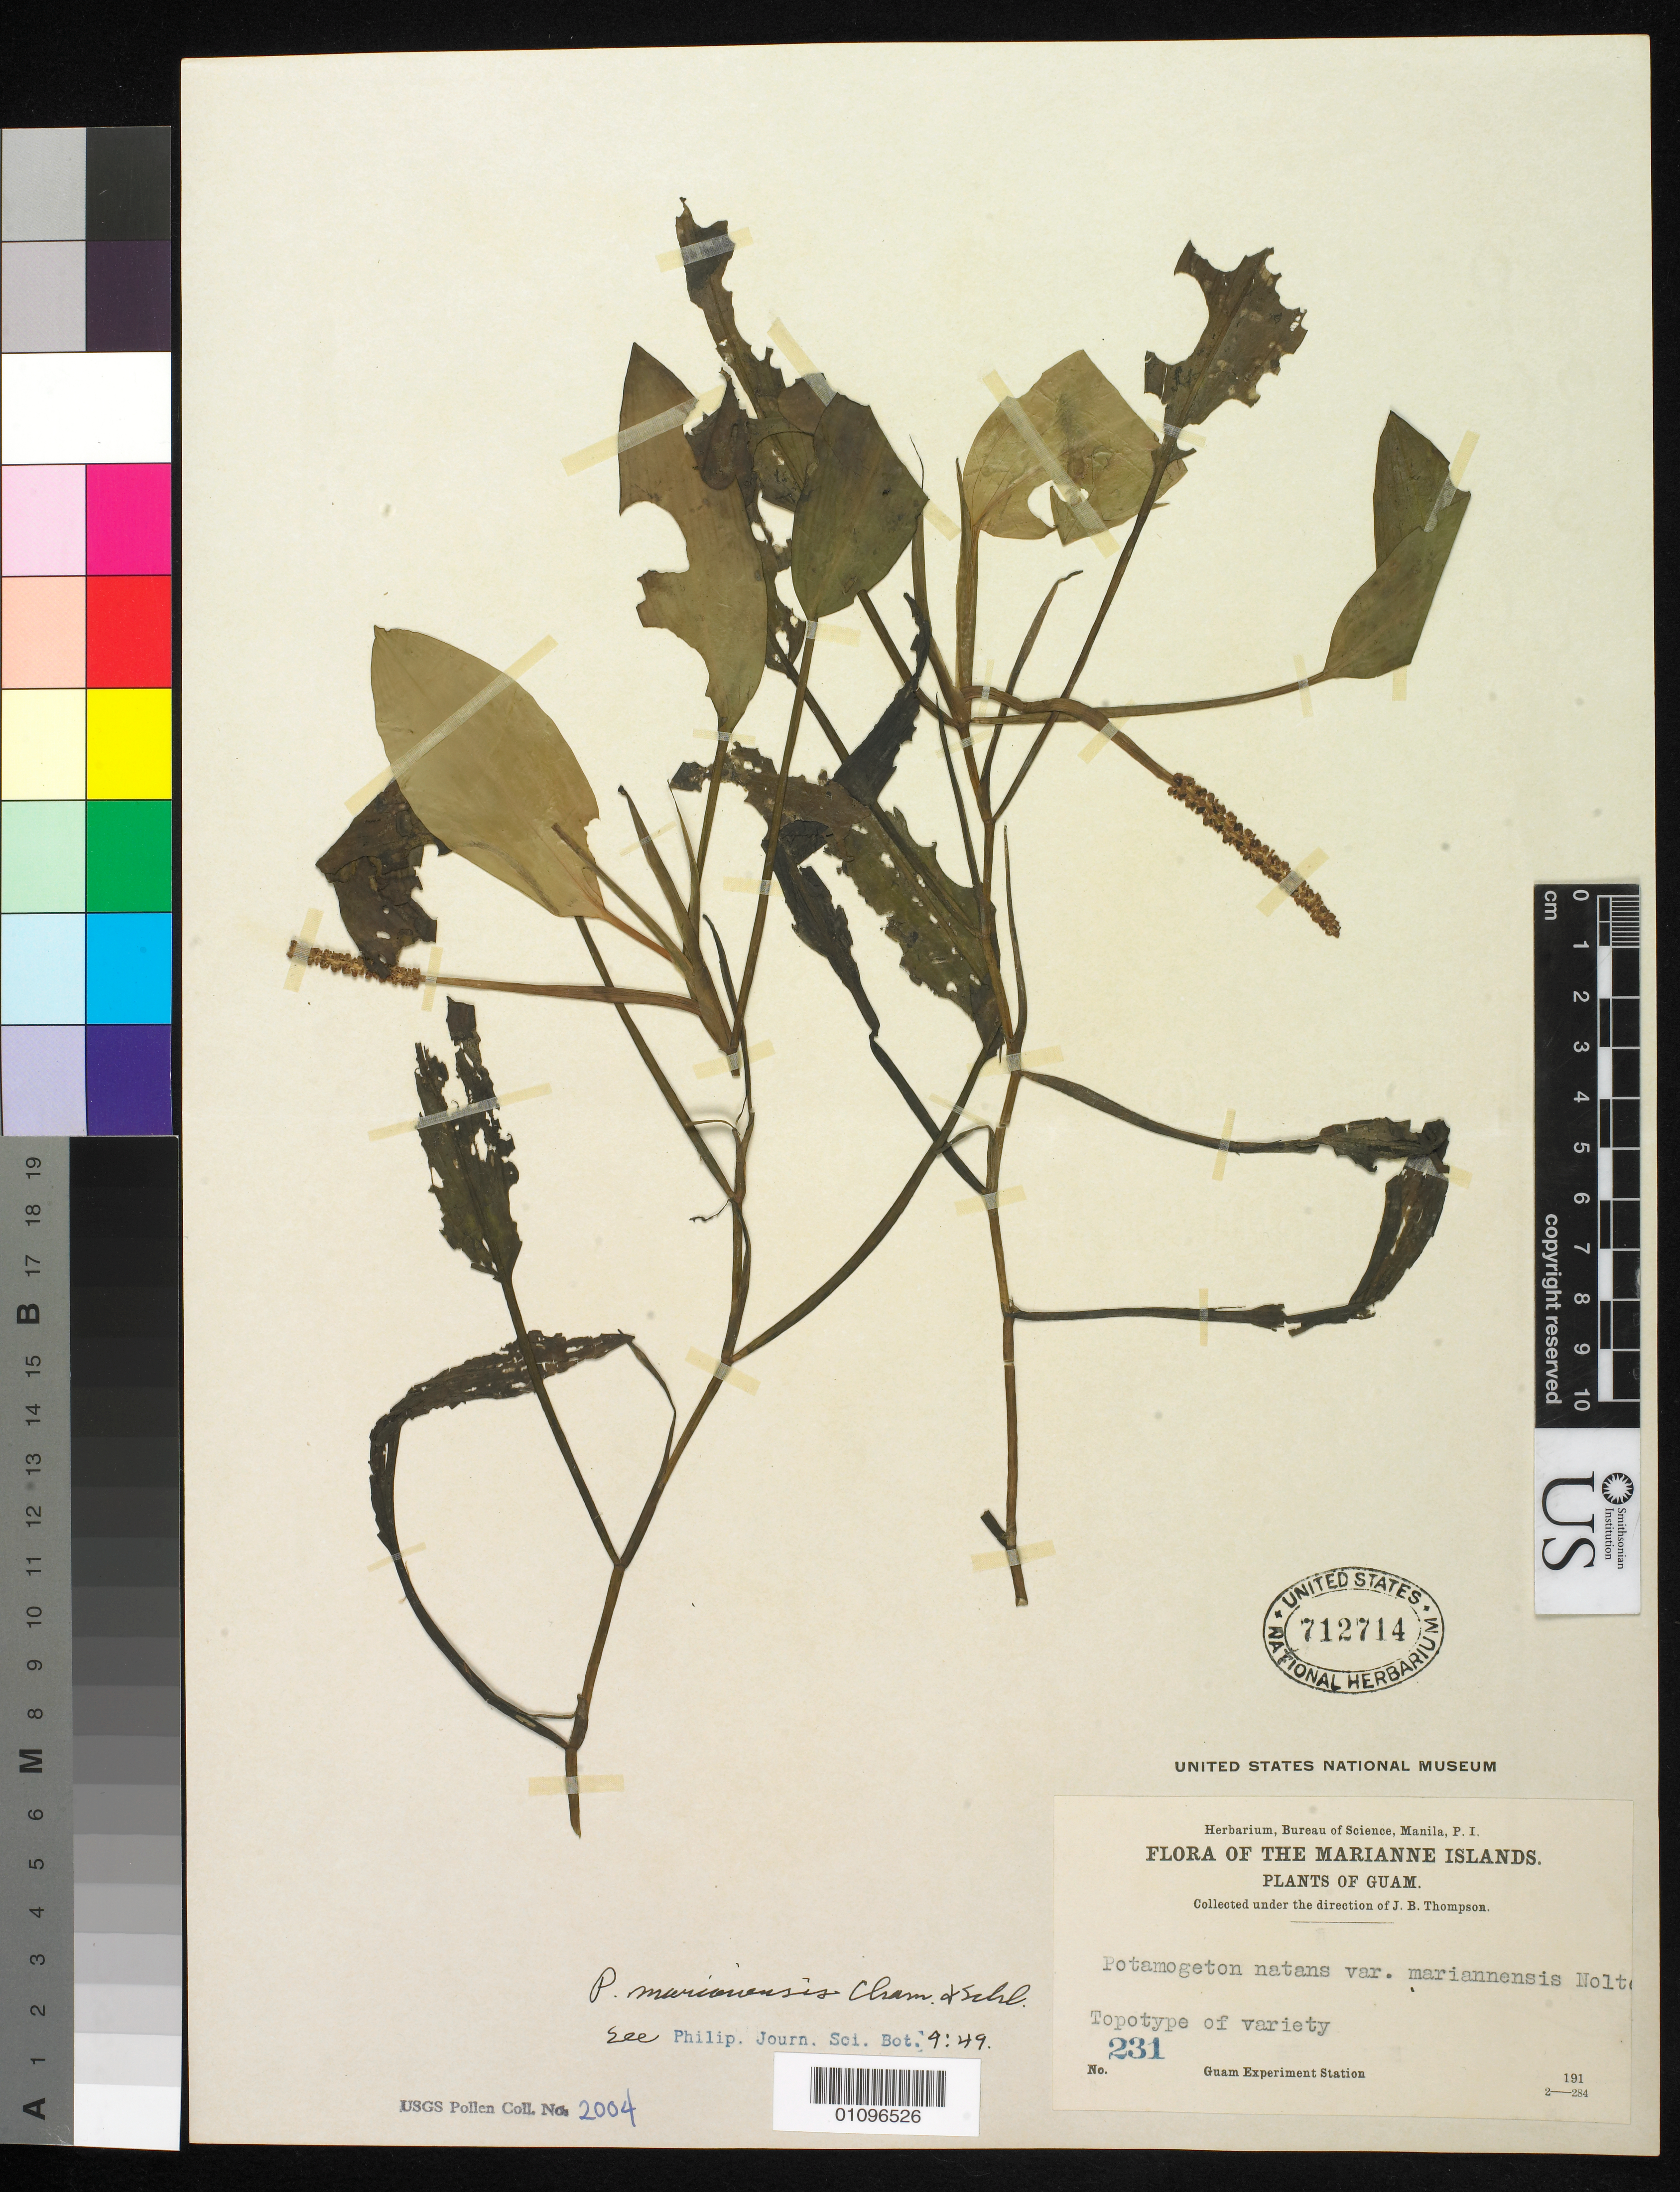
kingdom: Plantae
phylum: Tracheophyta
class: Liliopsida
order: Alismatales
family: Potamogetonaceae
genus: Potamogeton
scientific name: Potamogeton mariannensis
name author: Cham. & Schltdl.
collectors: J. B. Thompson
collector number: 231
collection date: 1910/1919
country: Guam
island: Guam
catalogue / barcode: US 712714